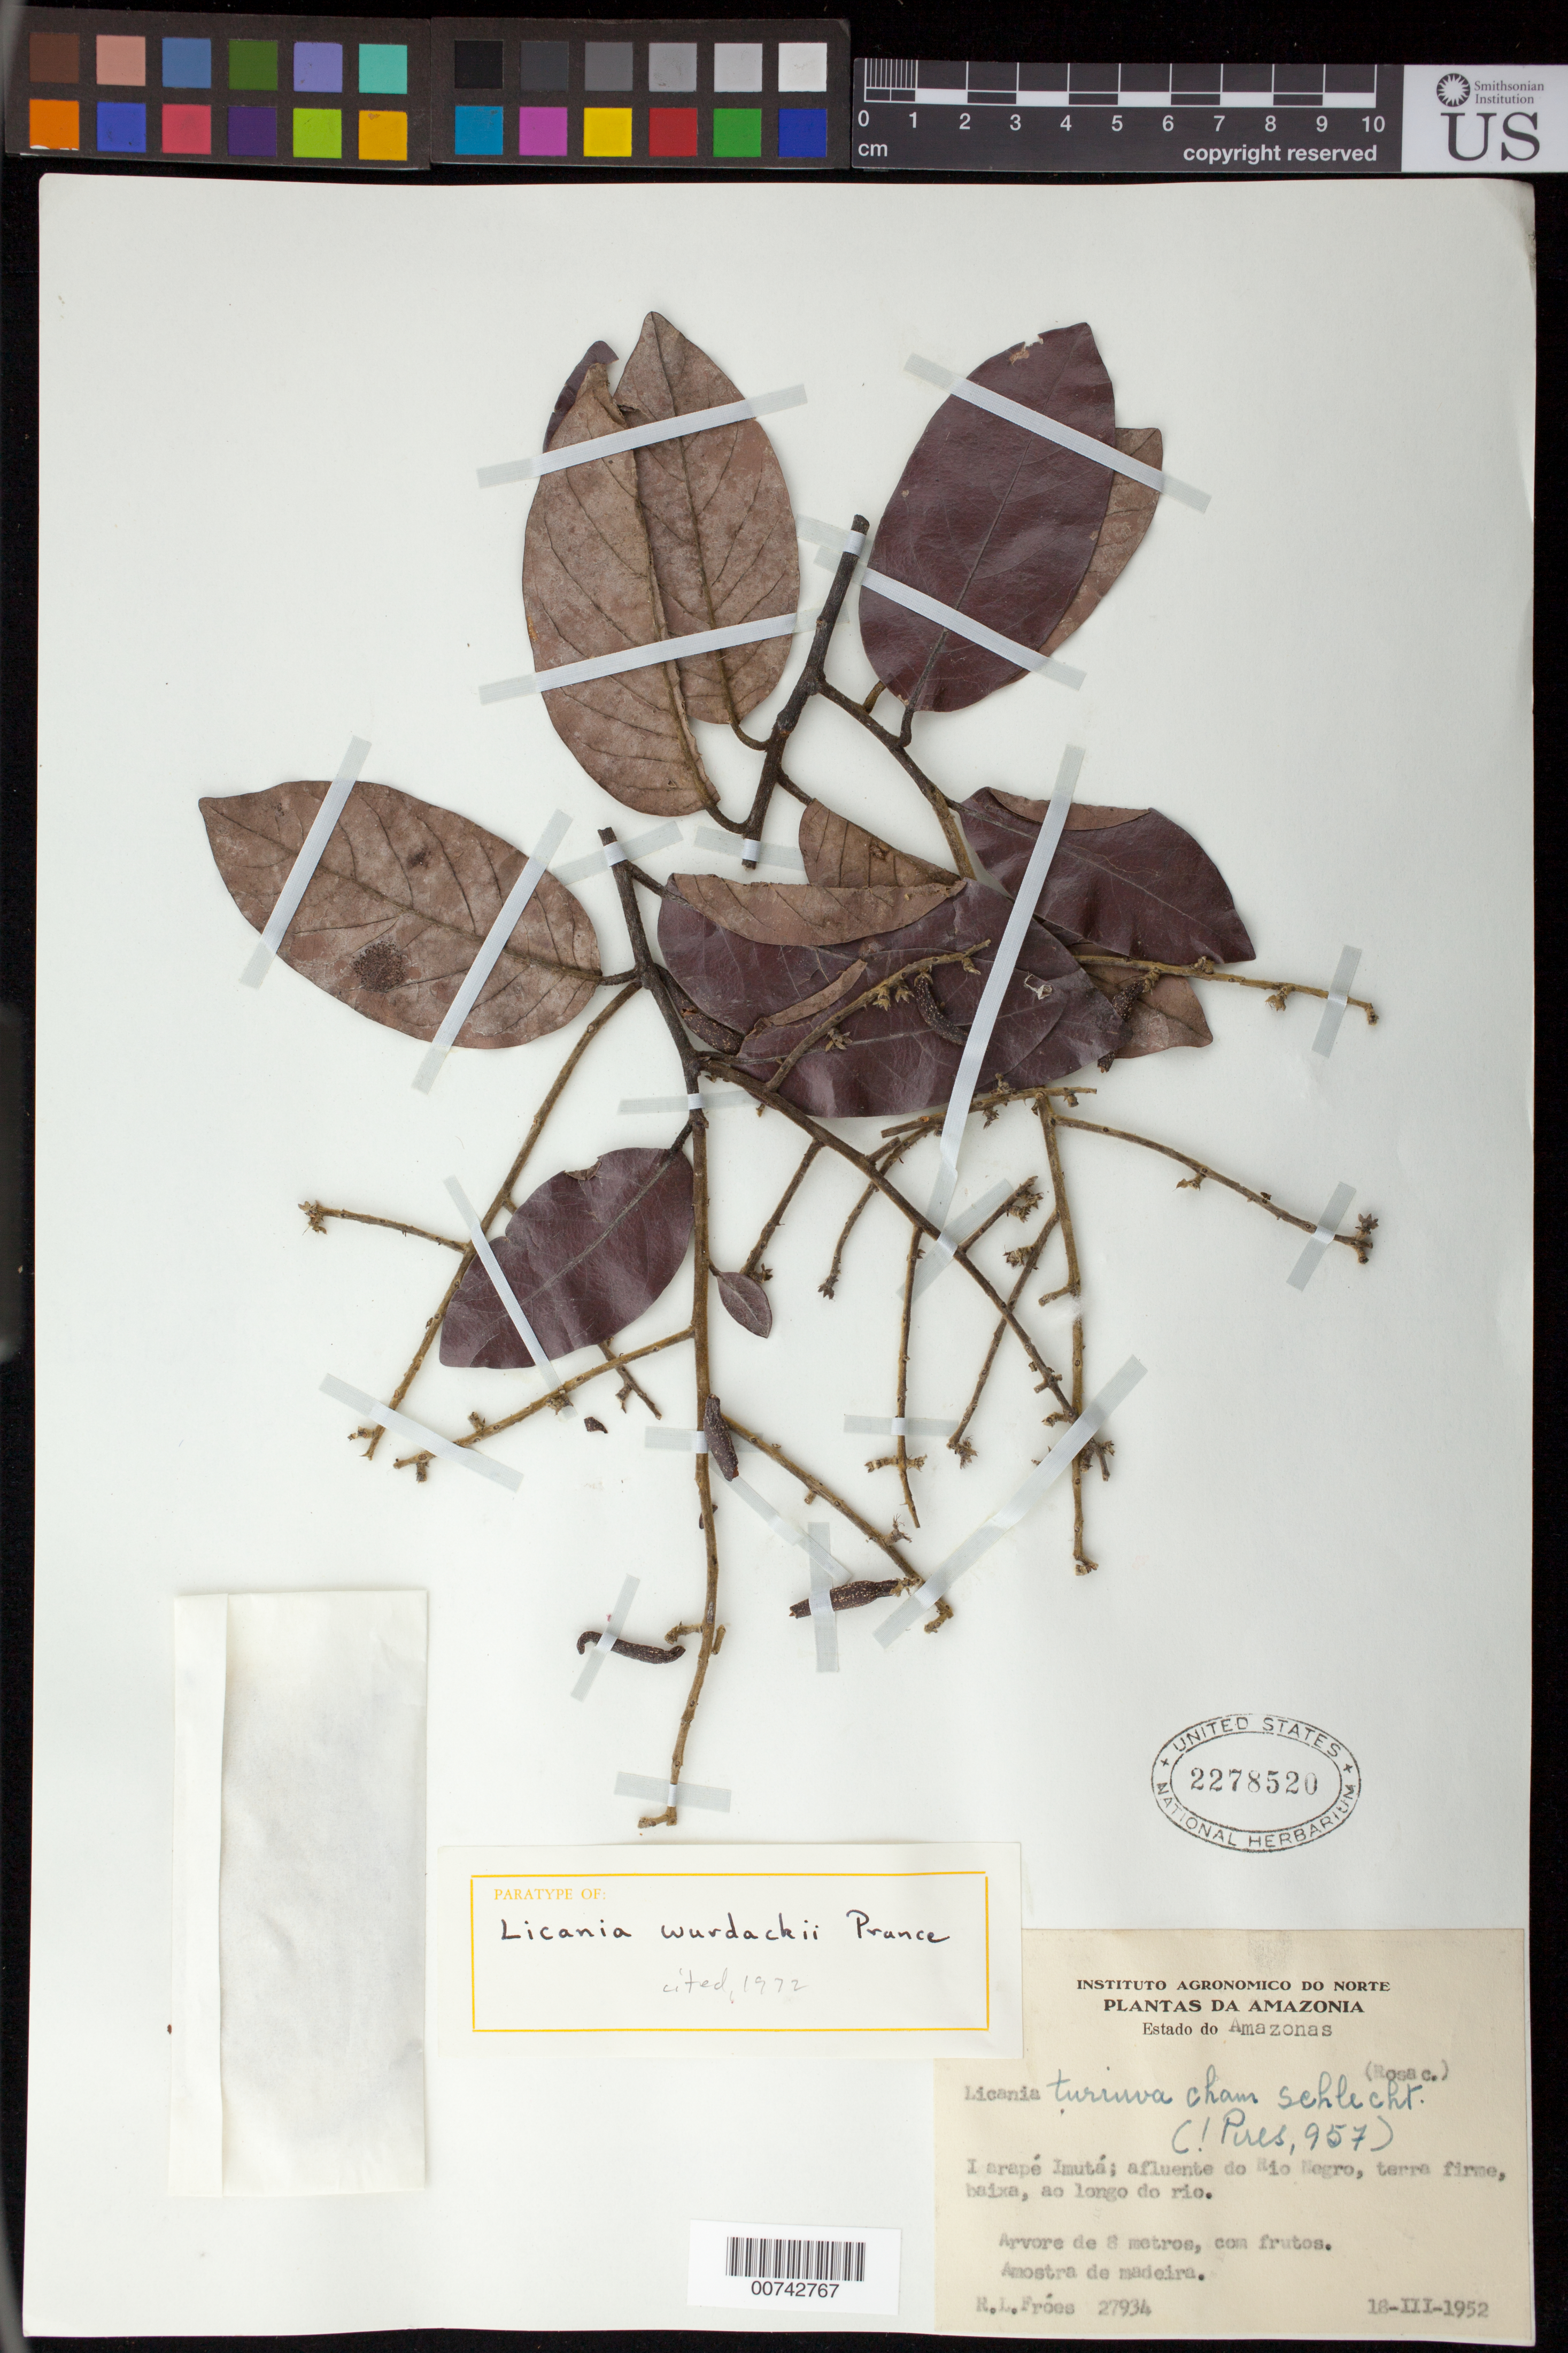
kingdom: Plantae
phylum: Tracheophyta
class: Magnoliopsida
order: Malpighiales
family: Chrysobalanaceae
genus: Leptobalanus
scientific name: Leptobalanus wurdackii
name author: (Prance) Sothers & Prance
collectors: R. L. Fróes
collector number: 27934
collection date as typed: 13-Mar-52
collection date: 1952-03-13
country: Venezuela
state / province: Amazonas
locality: Larapé Imuta; afluente do Río Negro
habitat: Terra firme, baixaao longo do rio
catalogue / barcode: US 2278520